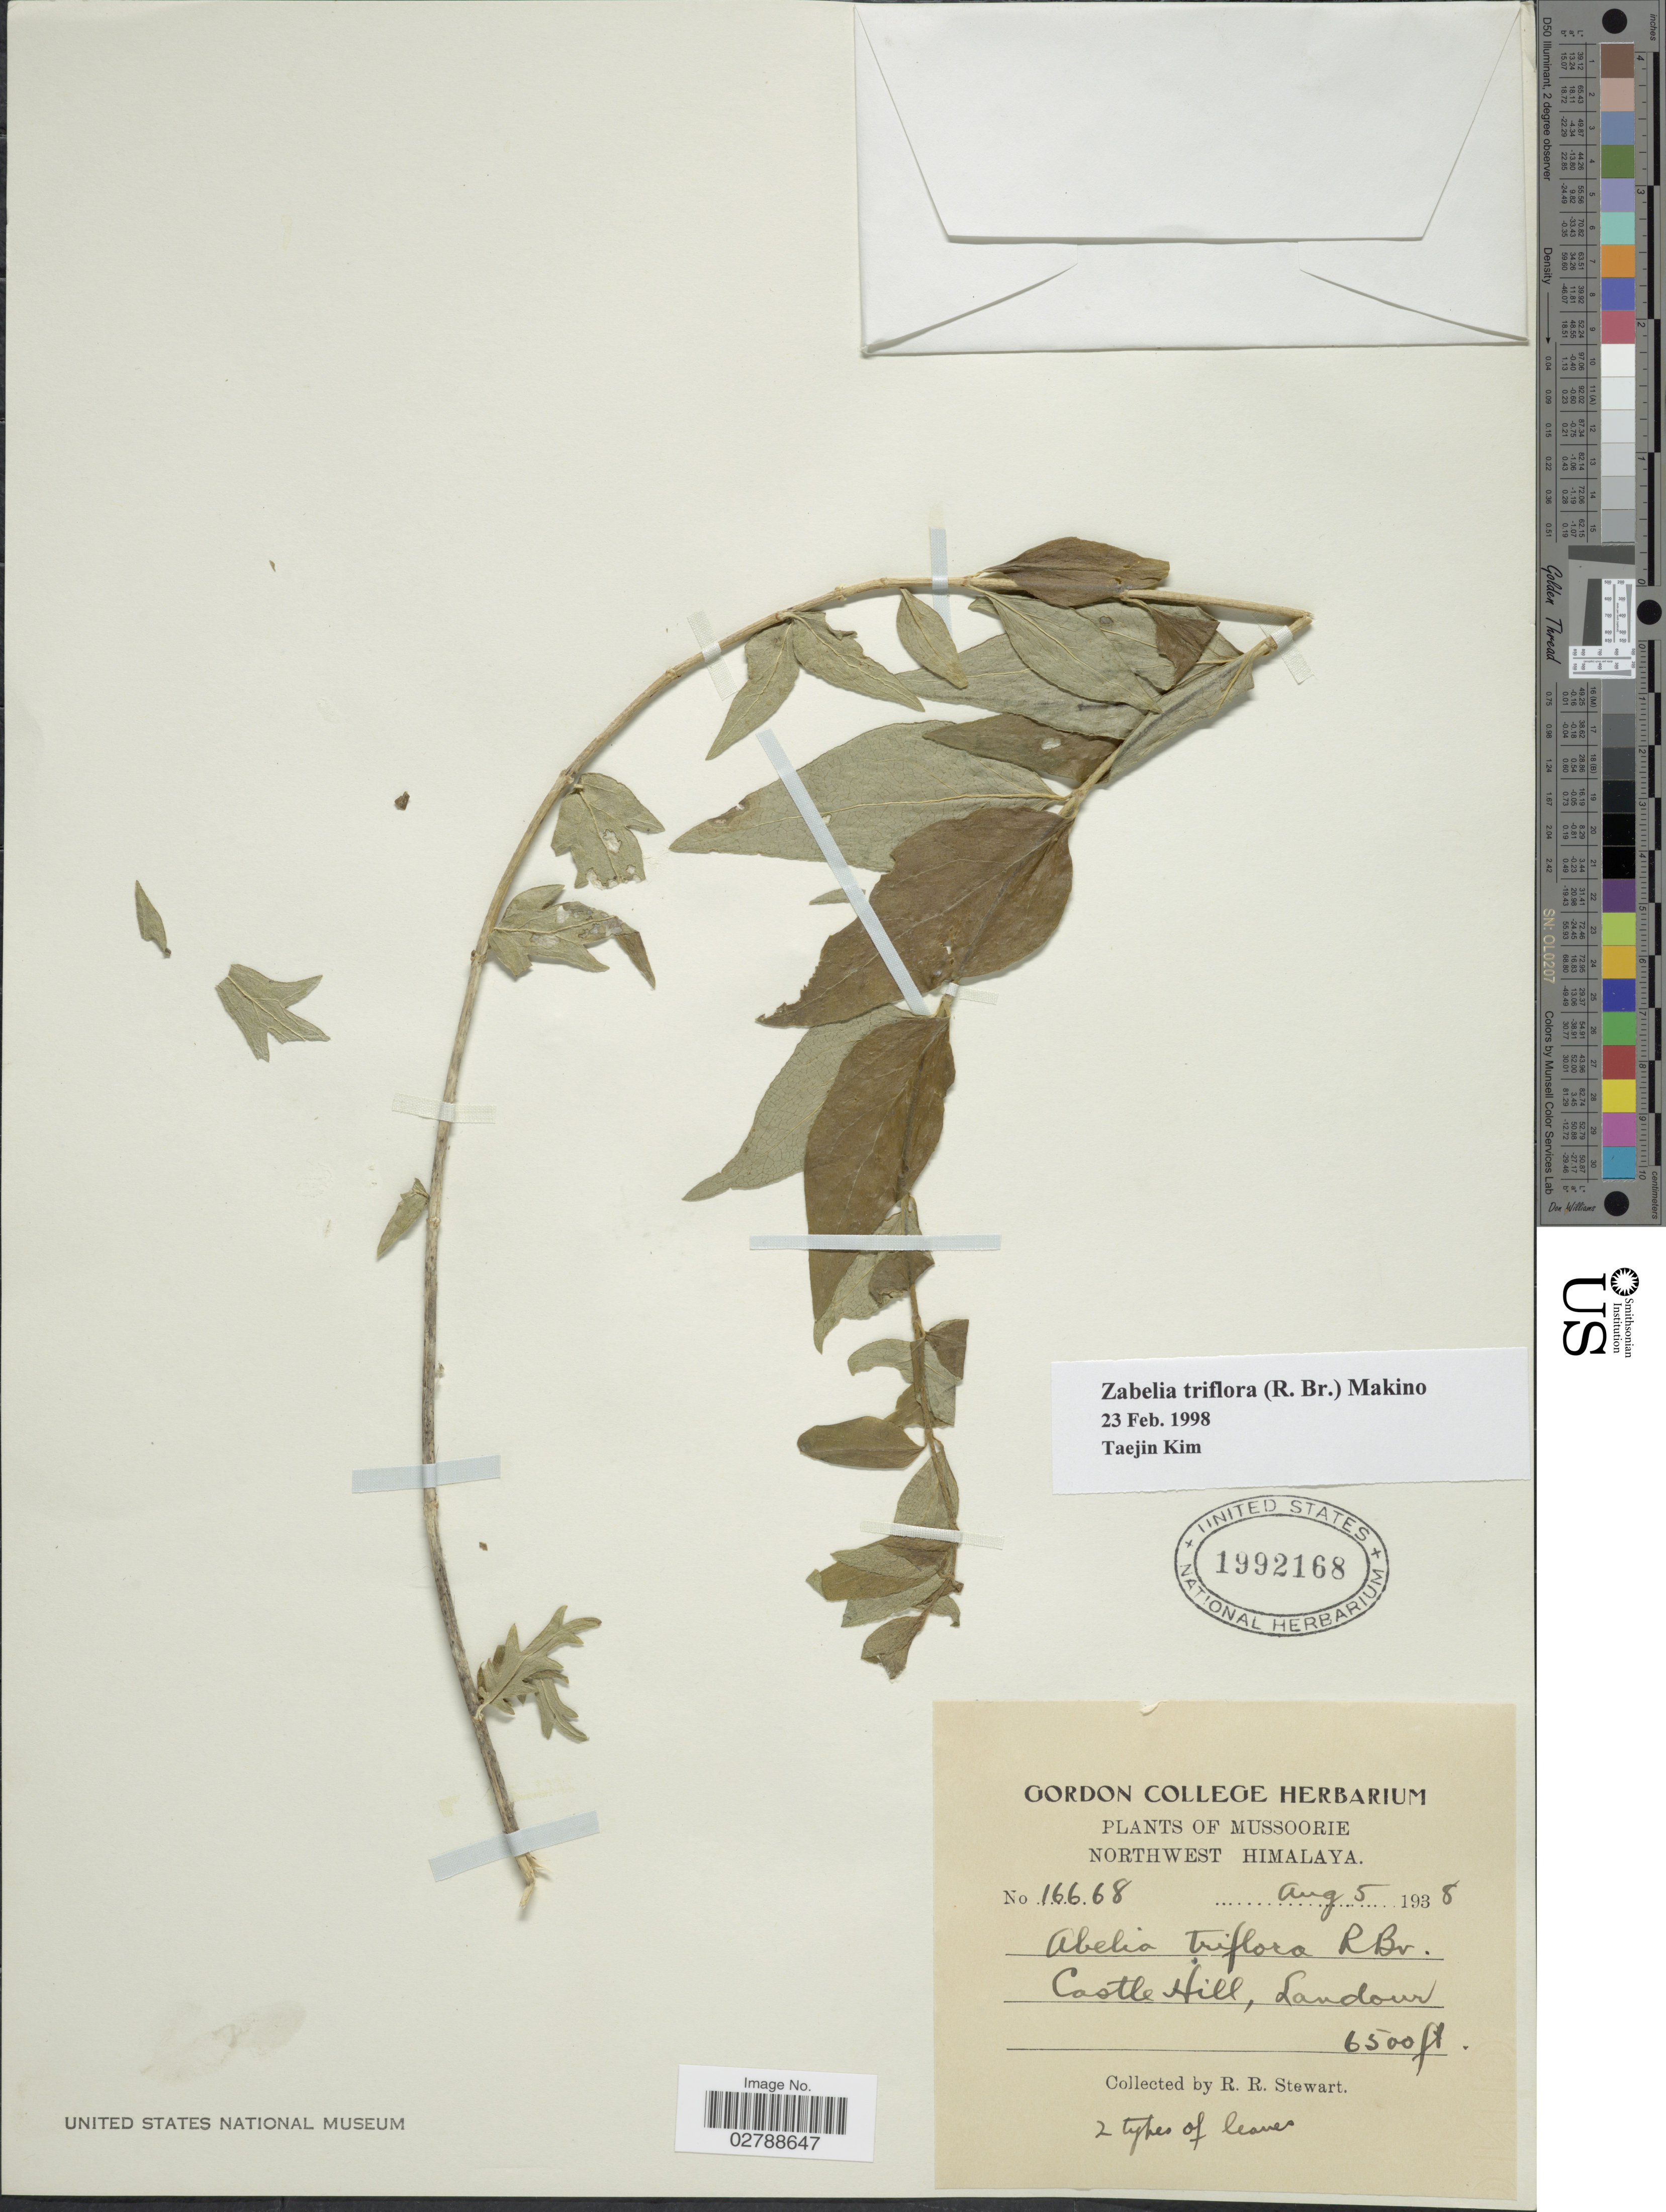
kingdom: Plantae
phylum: Tracheophyta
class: Magnoliopsida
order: Dipsacales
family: Caprifoliaceae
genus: Zabelia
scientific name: Zabelia triflora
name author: (R. Br. ex Wall.) Makino ex Hisauti & H. Hara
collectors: R. R. Stewart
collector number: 16668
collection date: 1938-08-05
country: India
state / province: Uttarakhand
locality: Mussoorie, Northwest Himalaya. Castle Hill, Landour.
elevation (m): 1981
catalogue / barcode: US 1992168